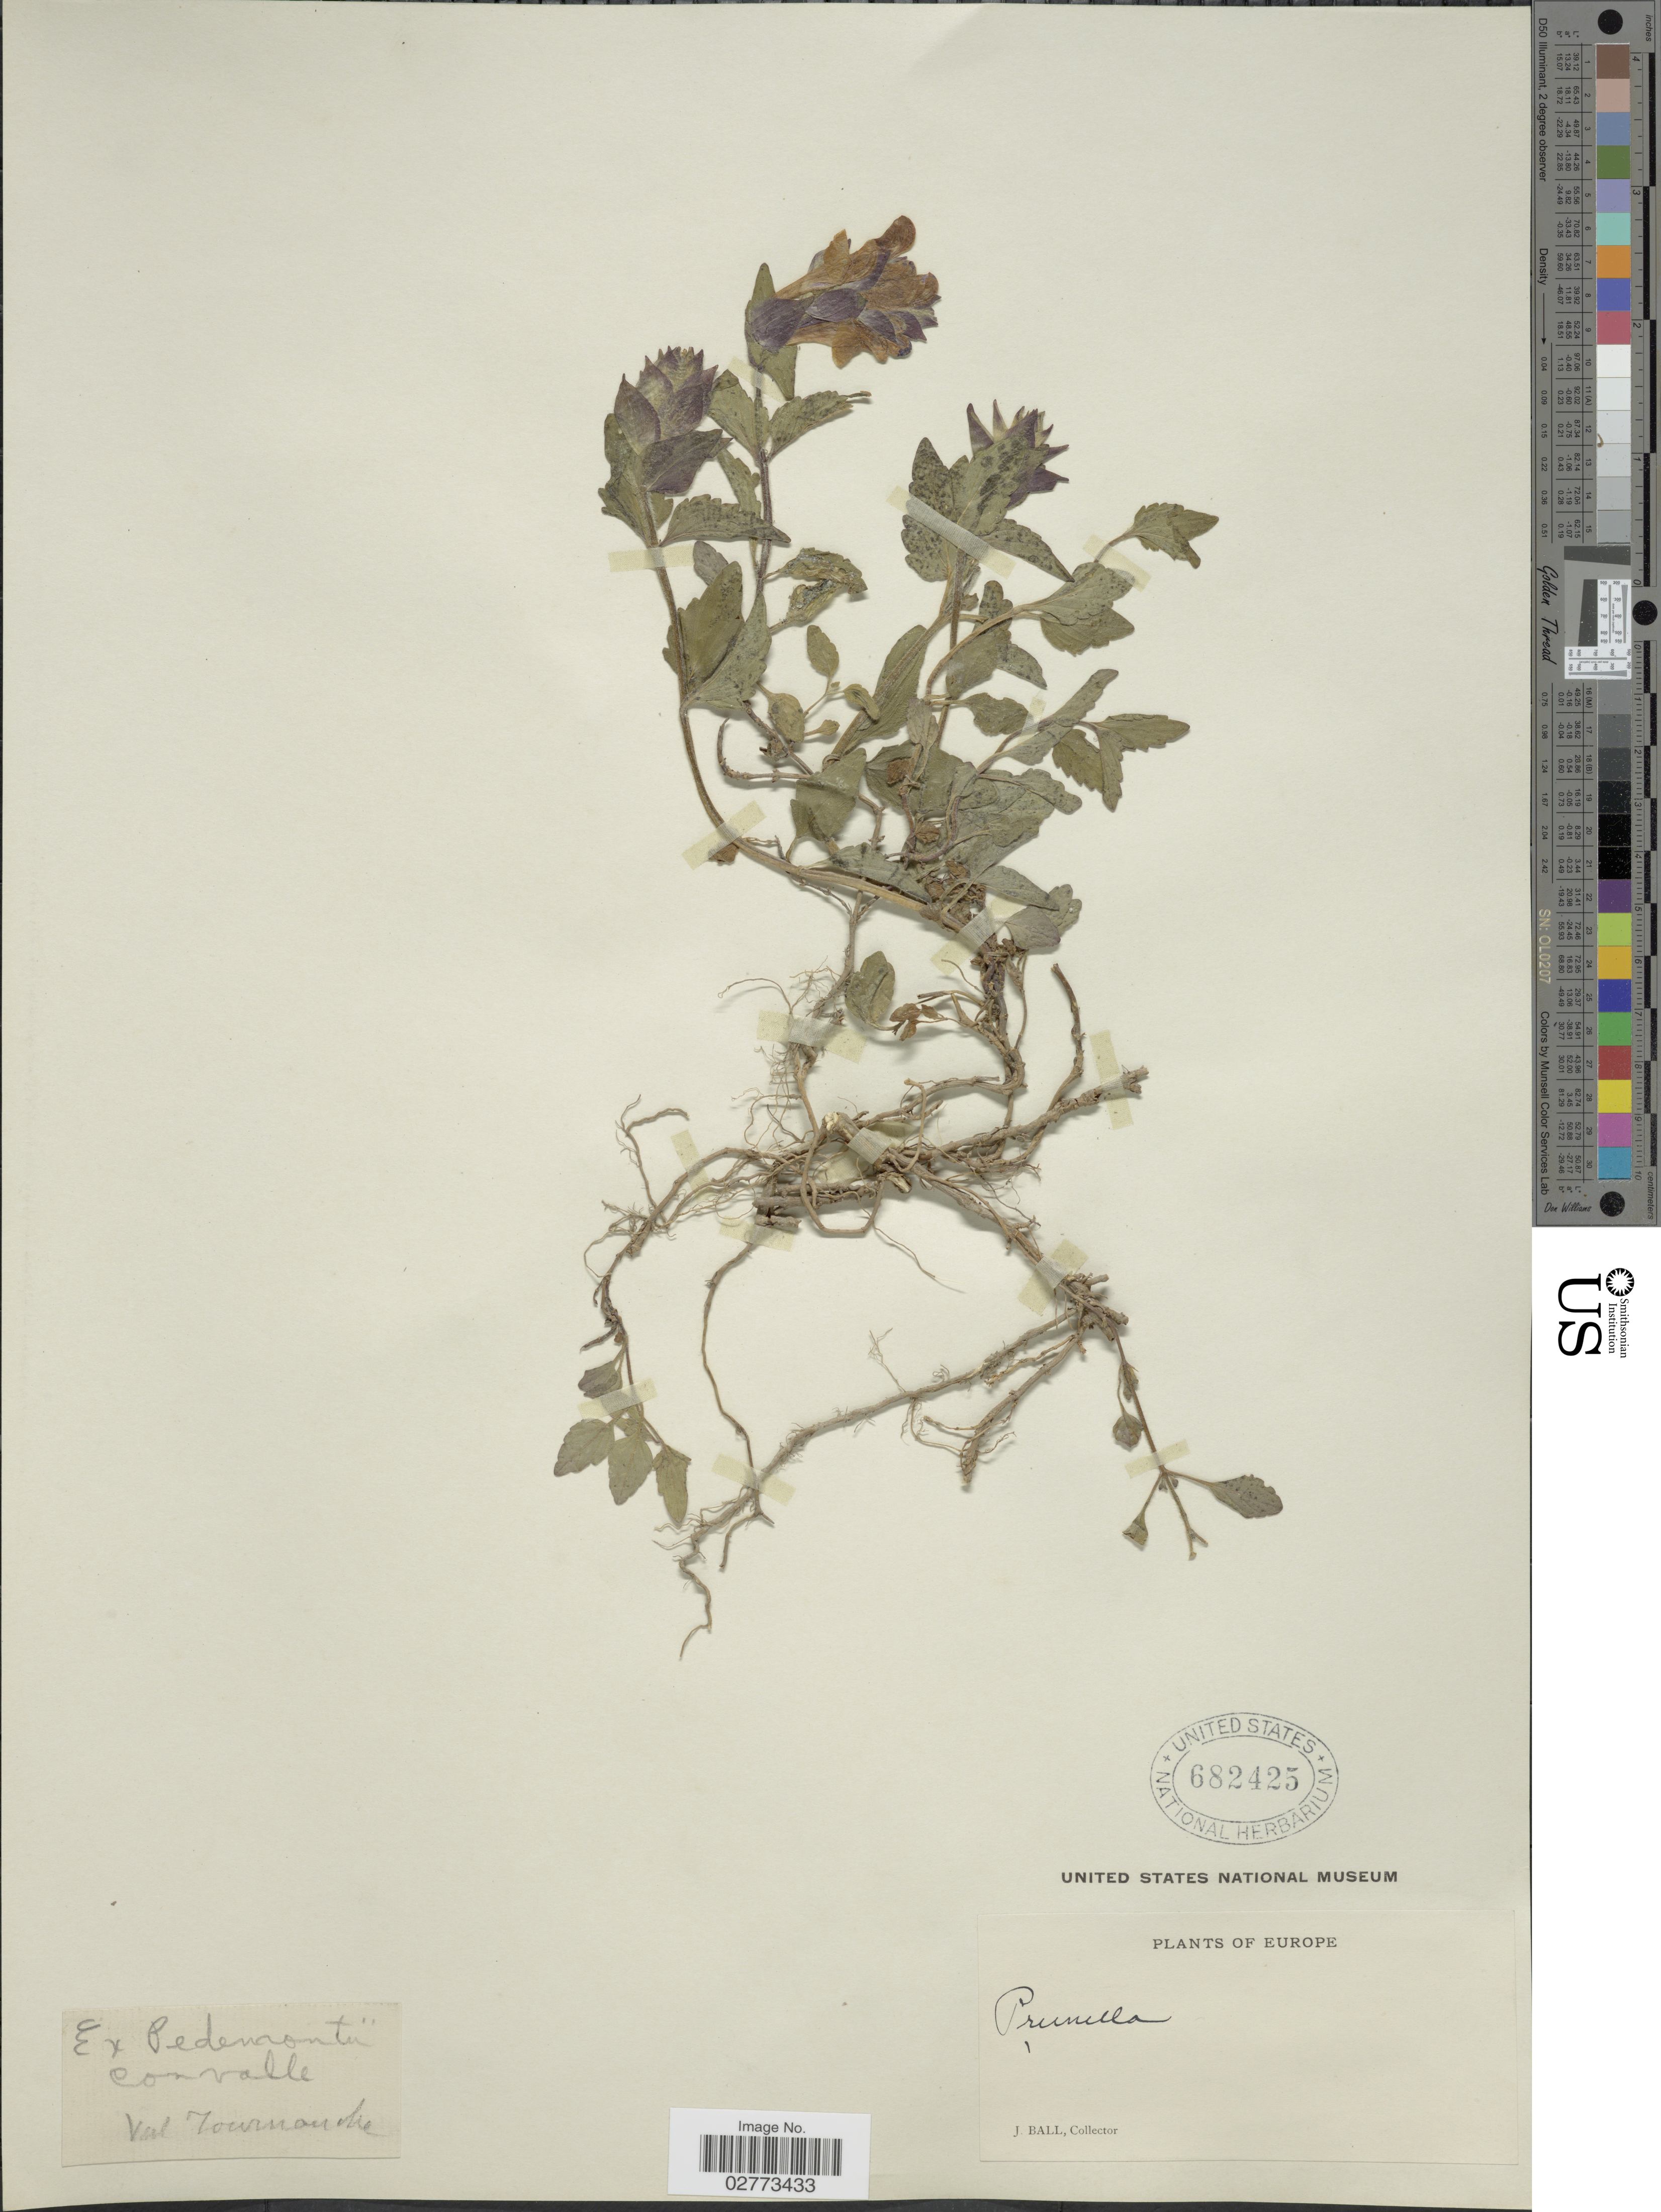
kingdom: Plantae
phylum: Tracheophyta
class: Magnoliopsida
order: Lamiales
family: Lamiaceae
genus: Prunella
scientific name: Prunella sp.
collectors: J. Ball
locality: Europe.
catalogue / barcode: US 682425